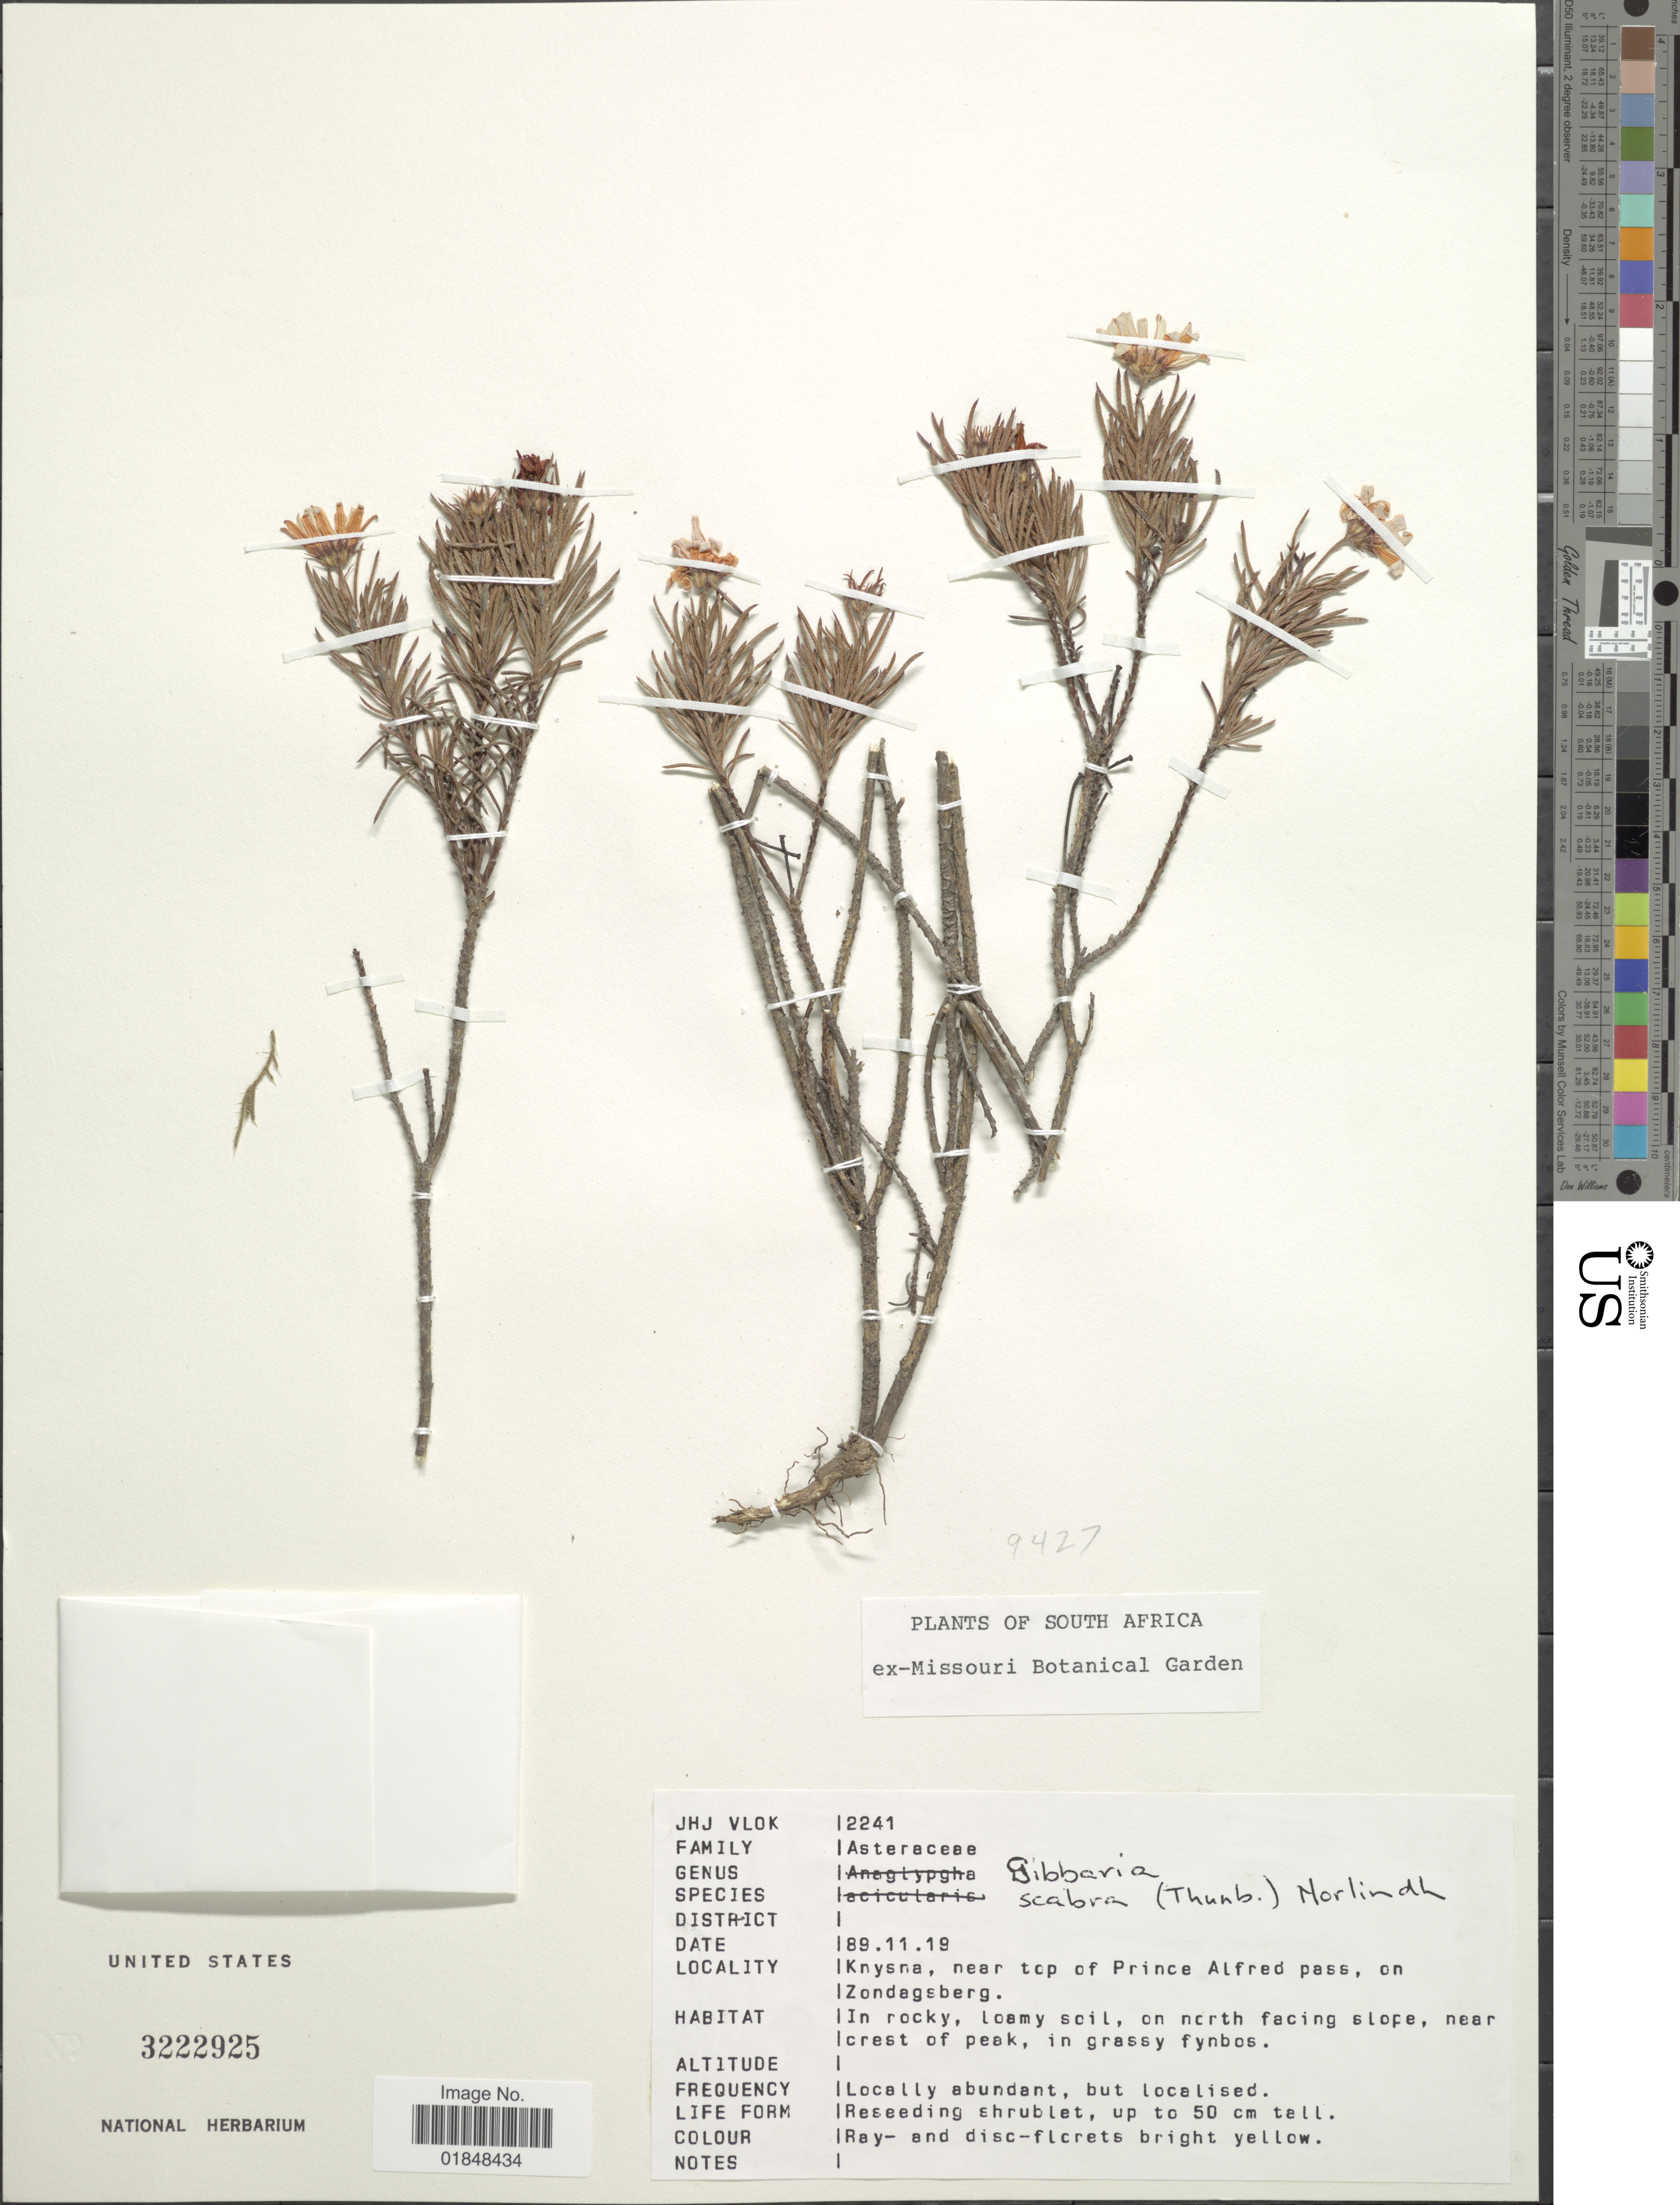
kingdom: Plantae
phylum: Tracheophyta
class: Magnoliopsida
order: Asterales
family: Asteraceae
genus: Gibbaria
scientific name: Gibbaria scabra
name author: (Thunb.) Norl.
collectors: J. H. J. Vlok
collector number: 2241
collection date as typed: Transcribed d/m/y: 19/11/89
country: South Africa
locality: Knysnan, near top of Prince Alfred Pass, on Zondagsberg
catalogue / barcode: US 3222925